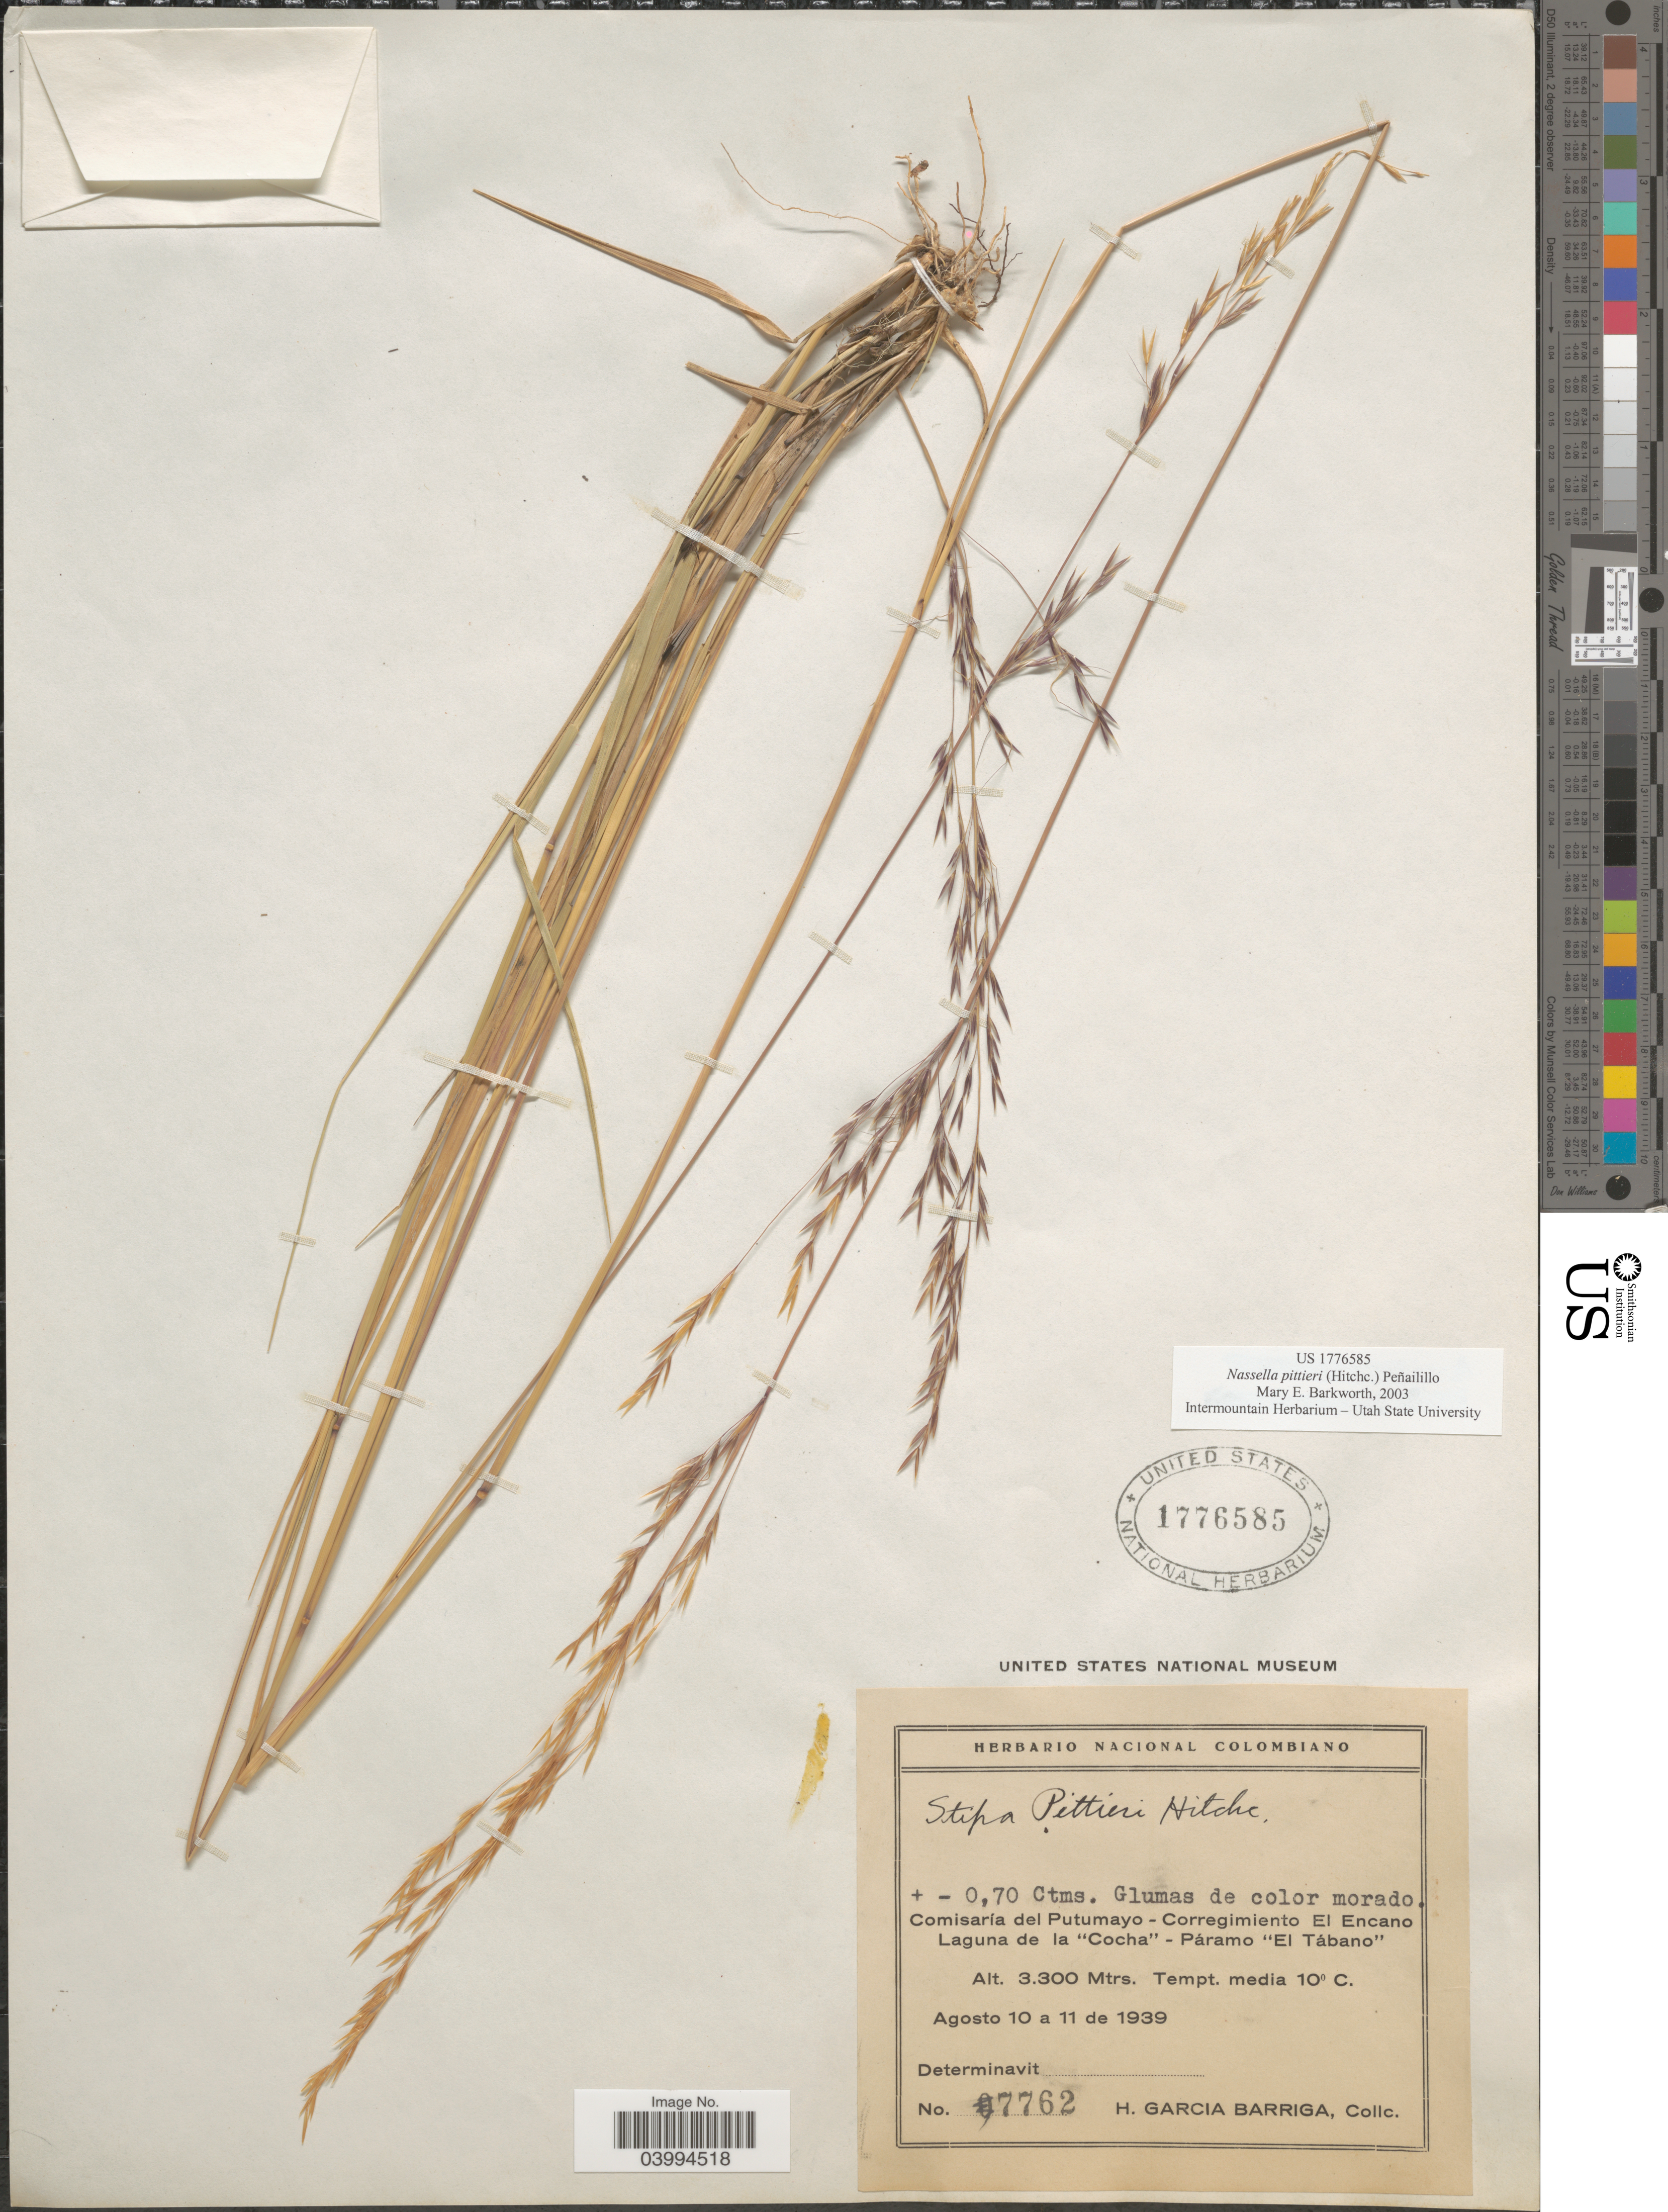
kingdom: Plantae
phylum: Tracheophyta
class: Liliopsida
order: Poales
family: Poaceae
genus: Nassella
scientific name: Nassella pittieri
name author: (Hitchc.) Peñail.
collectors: H. García Barriga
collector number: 7762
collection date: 1939-08-10/1939-08-11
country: Colombia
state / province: Putumayo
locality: Comisaría del Putumayo - Corregimiento El Encano. Laguna de la "Cocha" - Páramo "El Tábano".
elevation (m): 3300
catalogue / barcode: US 1776585